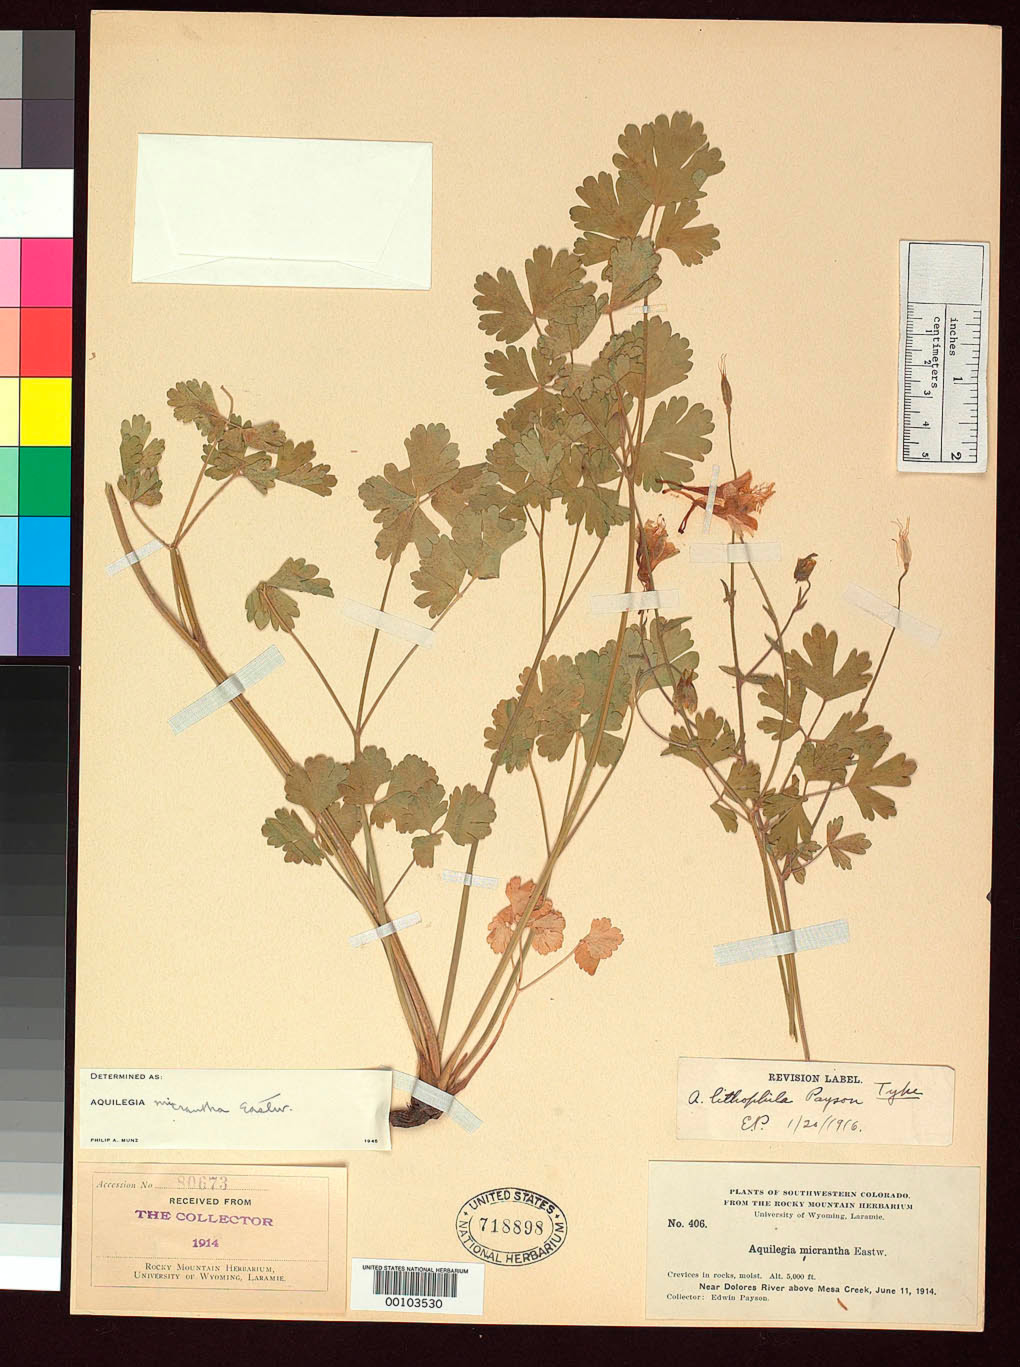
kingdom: Plantae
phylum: Tracheophyta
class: Magnoliopsida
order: Ranunculales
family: Ranunculaceae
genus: Aquilegia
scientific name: Aquilegia lithophila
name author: Payson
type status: Holotype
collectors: E. B. Payson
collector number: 406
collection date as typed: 11 Jun 1914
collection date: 1914-06-11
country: United States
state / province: Colorado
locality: Dolores River, above Mesa Creek.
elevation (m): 1500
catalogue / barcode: US 718898